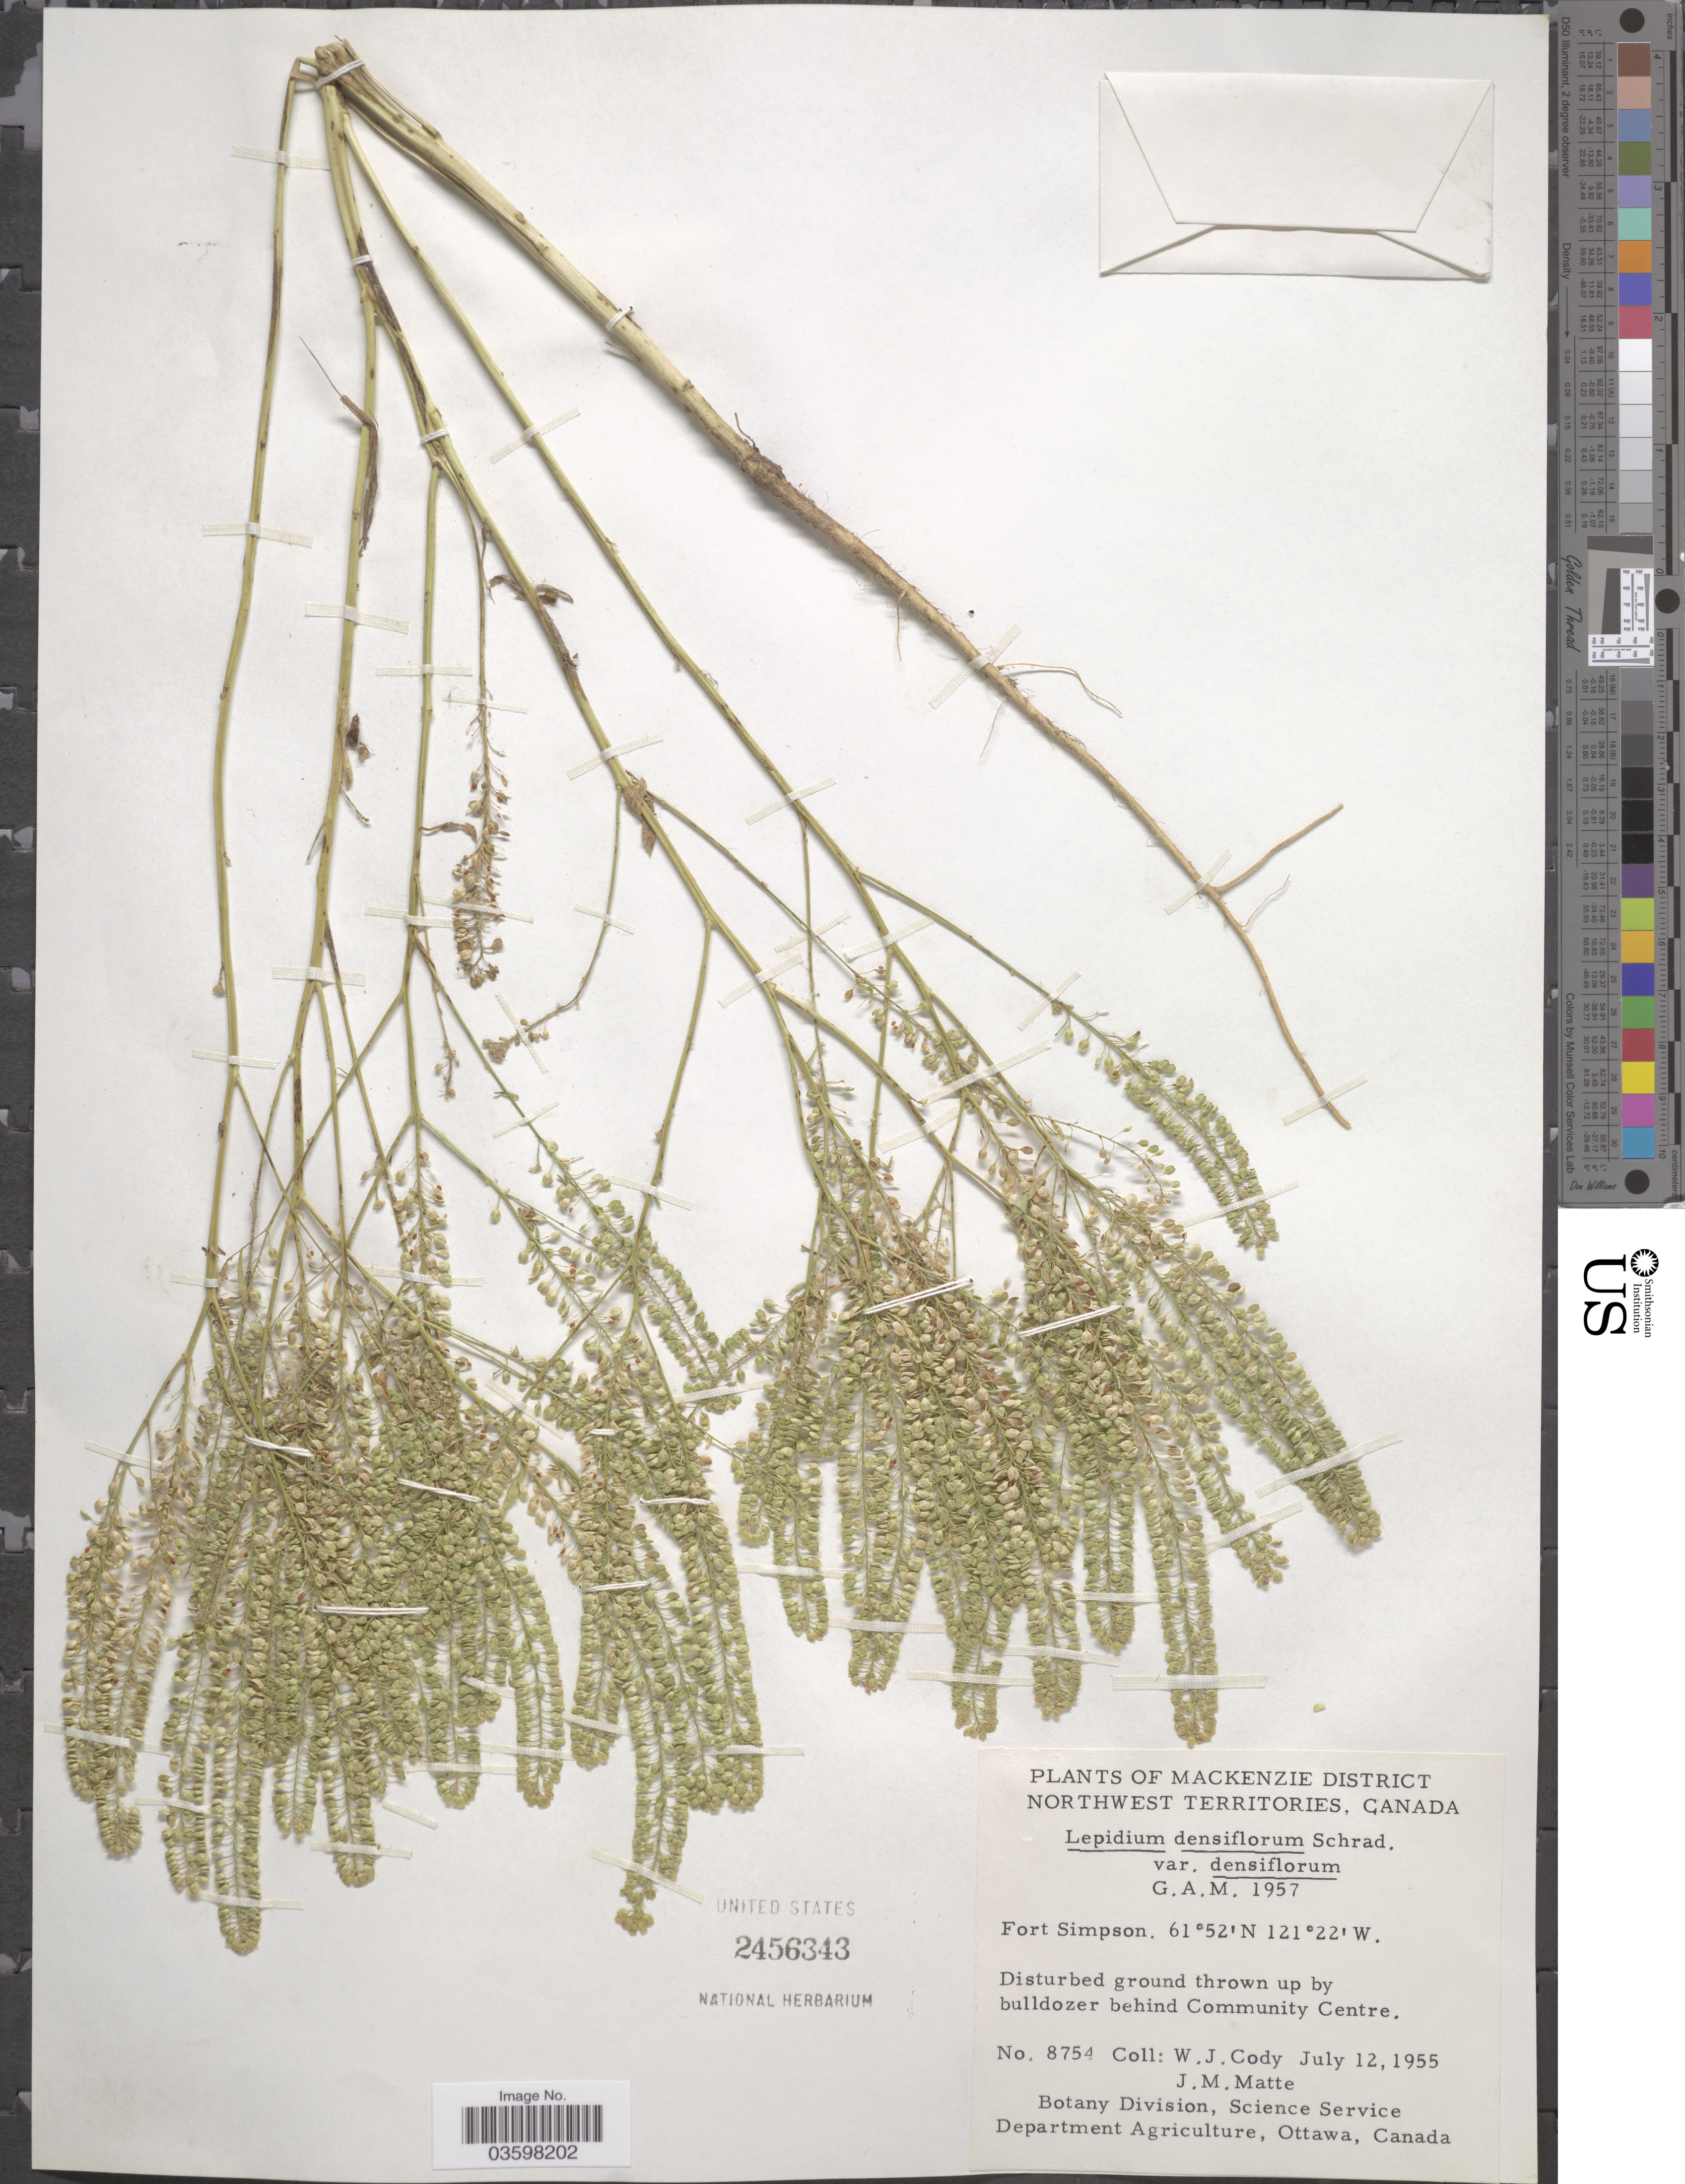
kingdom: Plantae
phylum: Tracheophyta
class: Magnoliopsida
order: Brassicales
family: Brassicaceae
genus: Lepidium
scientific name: Lepidium densiflorum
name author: Schrad.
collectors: W. Cody & J. Matte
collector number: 8754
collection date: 1955-07-12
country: Canada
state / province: Northwest Territories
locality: Mackenzie District. Fort Simpson. Disturbed ground thrown up by bulldozer behind Community Centre.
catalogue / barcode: US 2456343